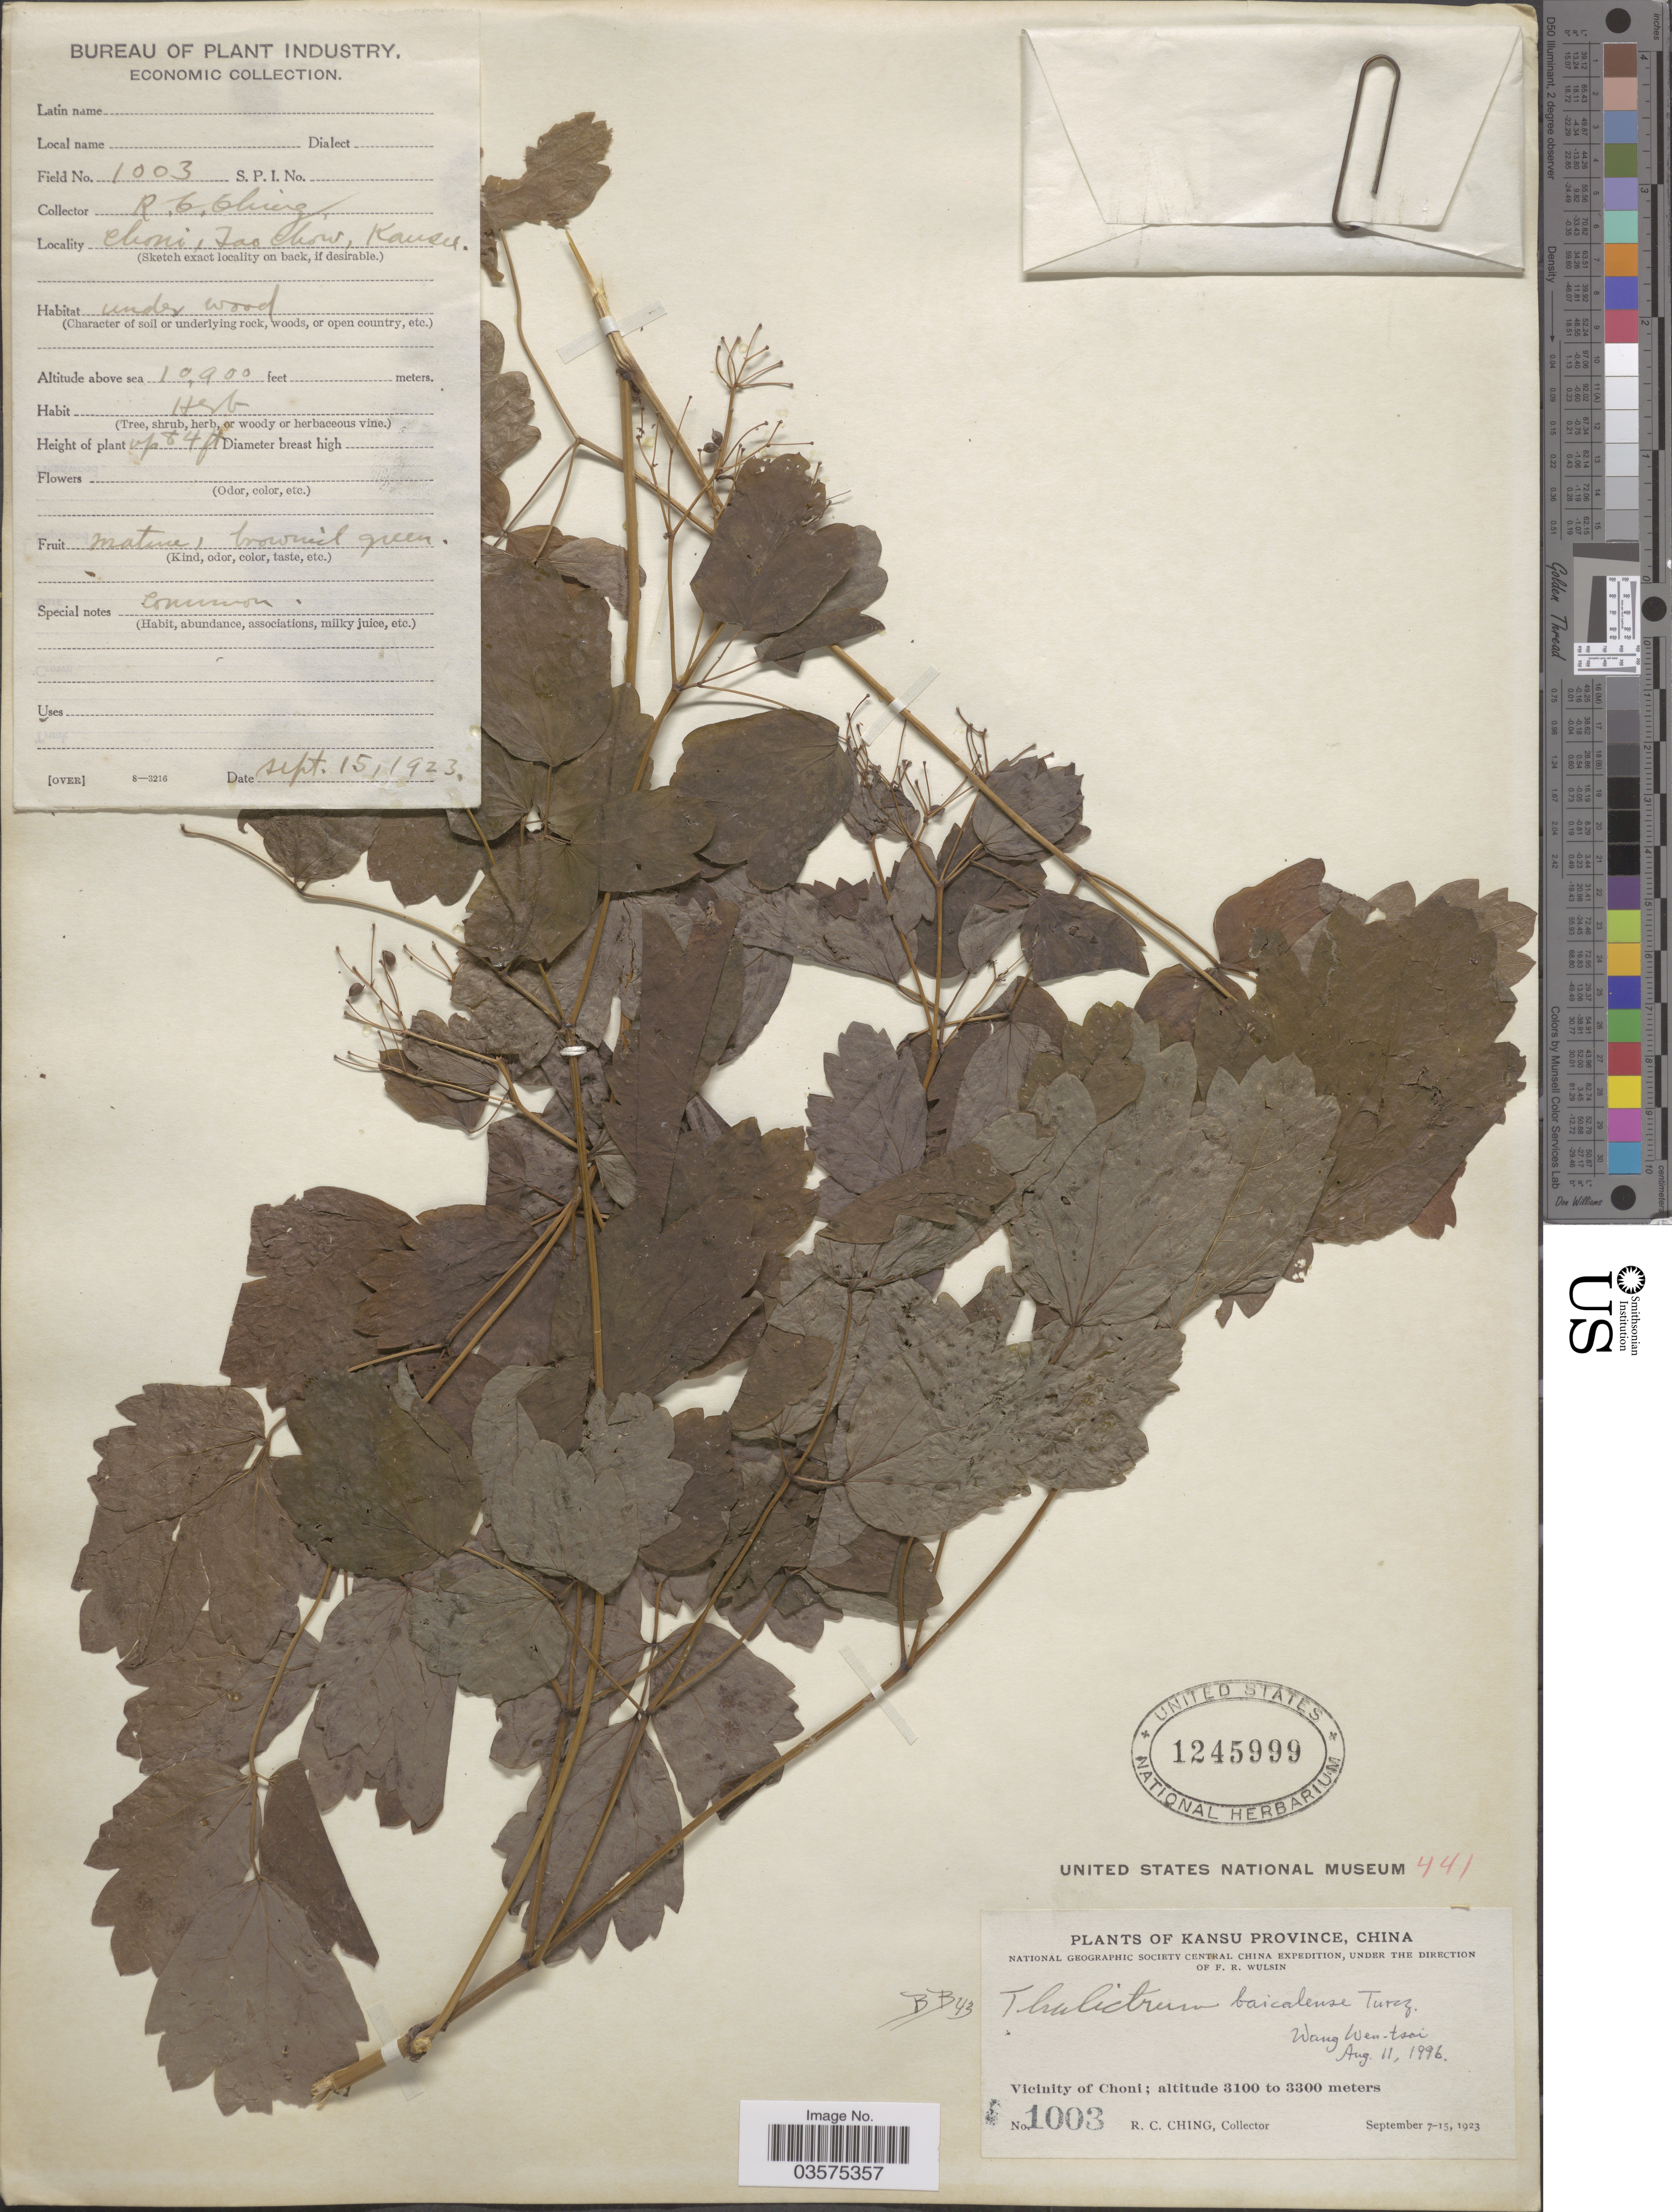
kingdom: Plantae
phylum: Tracheophyta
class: Magnoliopsida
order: Ranunculales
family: Ranunculaceae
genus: Thalictrum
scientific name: Thalictrum baicalense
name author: Turcz. ex Regel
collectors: R. C. Ching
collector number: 1003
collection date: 1923-09-15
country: China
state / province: Gansu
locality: Kansu Province. Vicinity of Choni. Tao Chow, Kansu.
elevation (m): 3048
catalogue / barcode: US 1245999